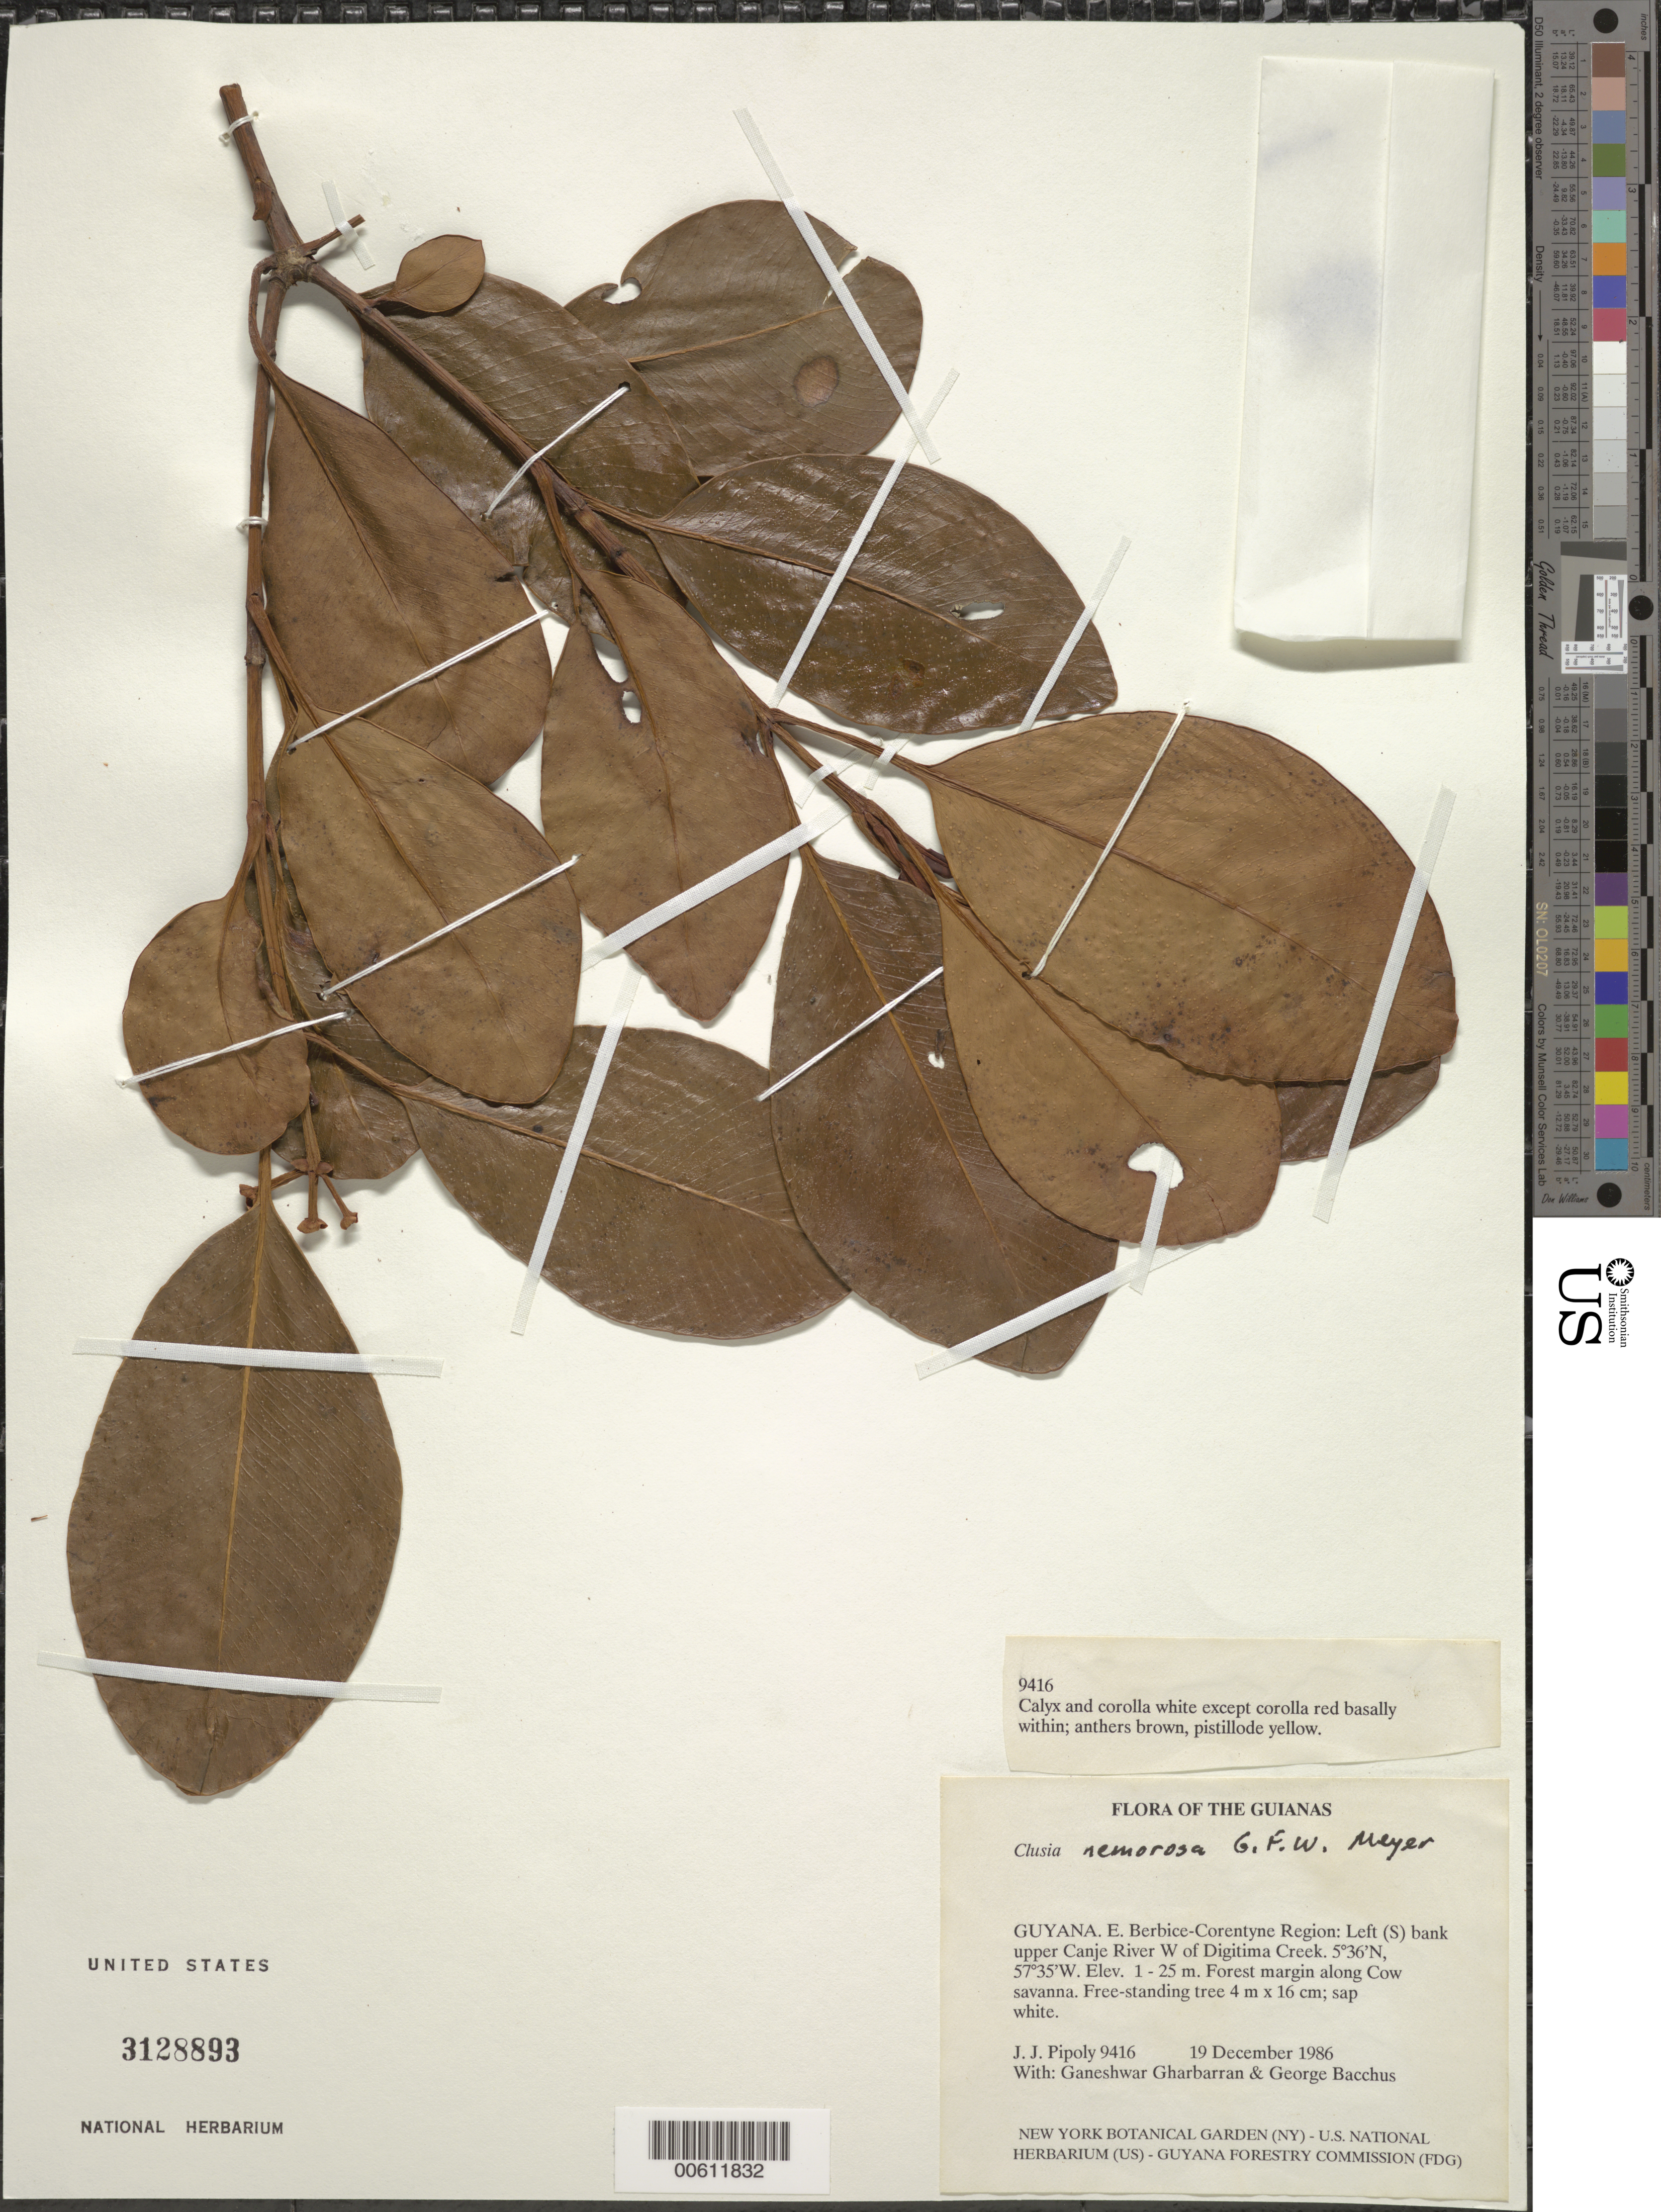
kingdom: Plantae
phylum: Tracheophyta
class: Magnoliopsida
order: Malpighiales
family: Clusiaceae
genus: Clusia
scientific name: Clusia nemorosa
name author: G. Mey.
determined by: Pipoly, J. J., III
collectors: J. J. Pipoly, G. Gharbarran & G. Bacchus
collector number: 9416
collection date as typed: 19 December 1986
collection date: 1986-12-19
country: Guyana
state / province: E. Berbice-Corentyne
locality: Left (S) bank upper Canje River W of Digitima Creek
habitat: Forest margin along Cow savanna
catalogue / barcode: US 3128893